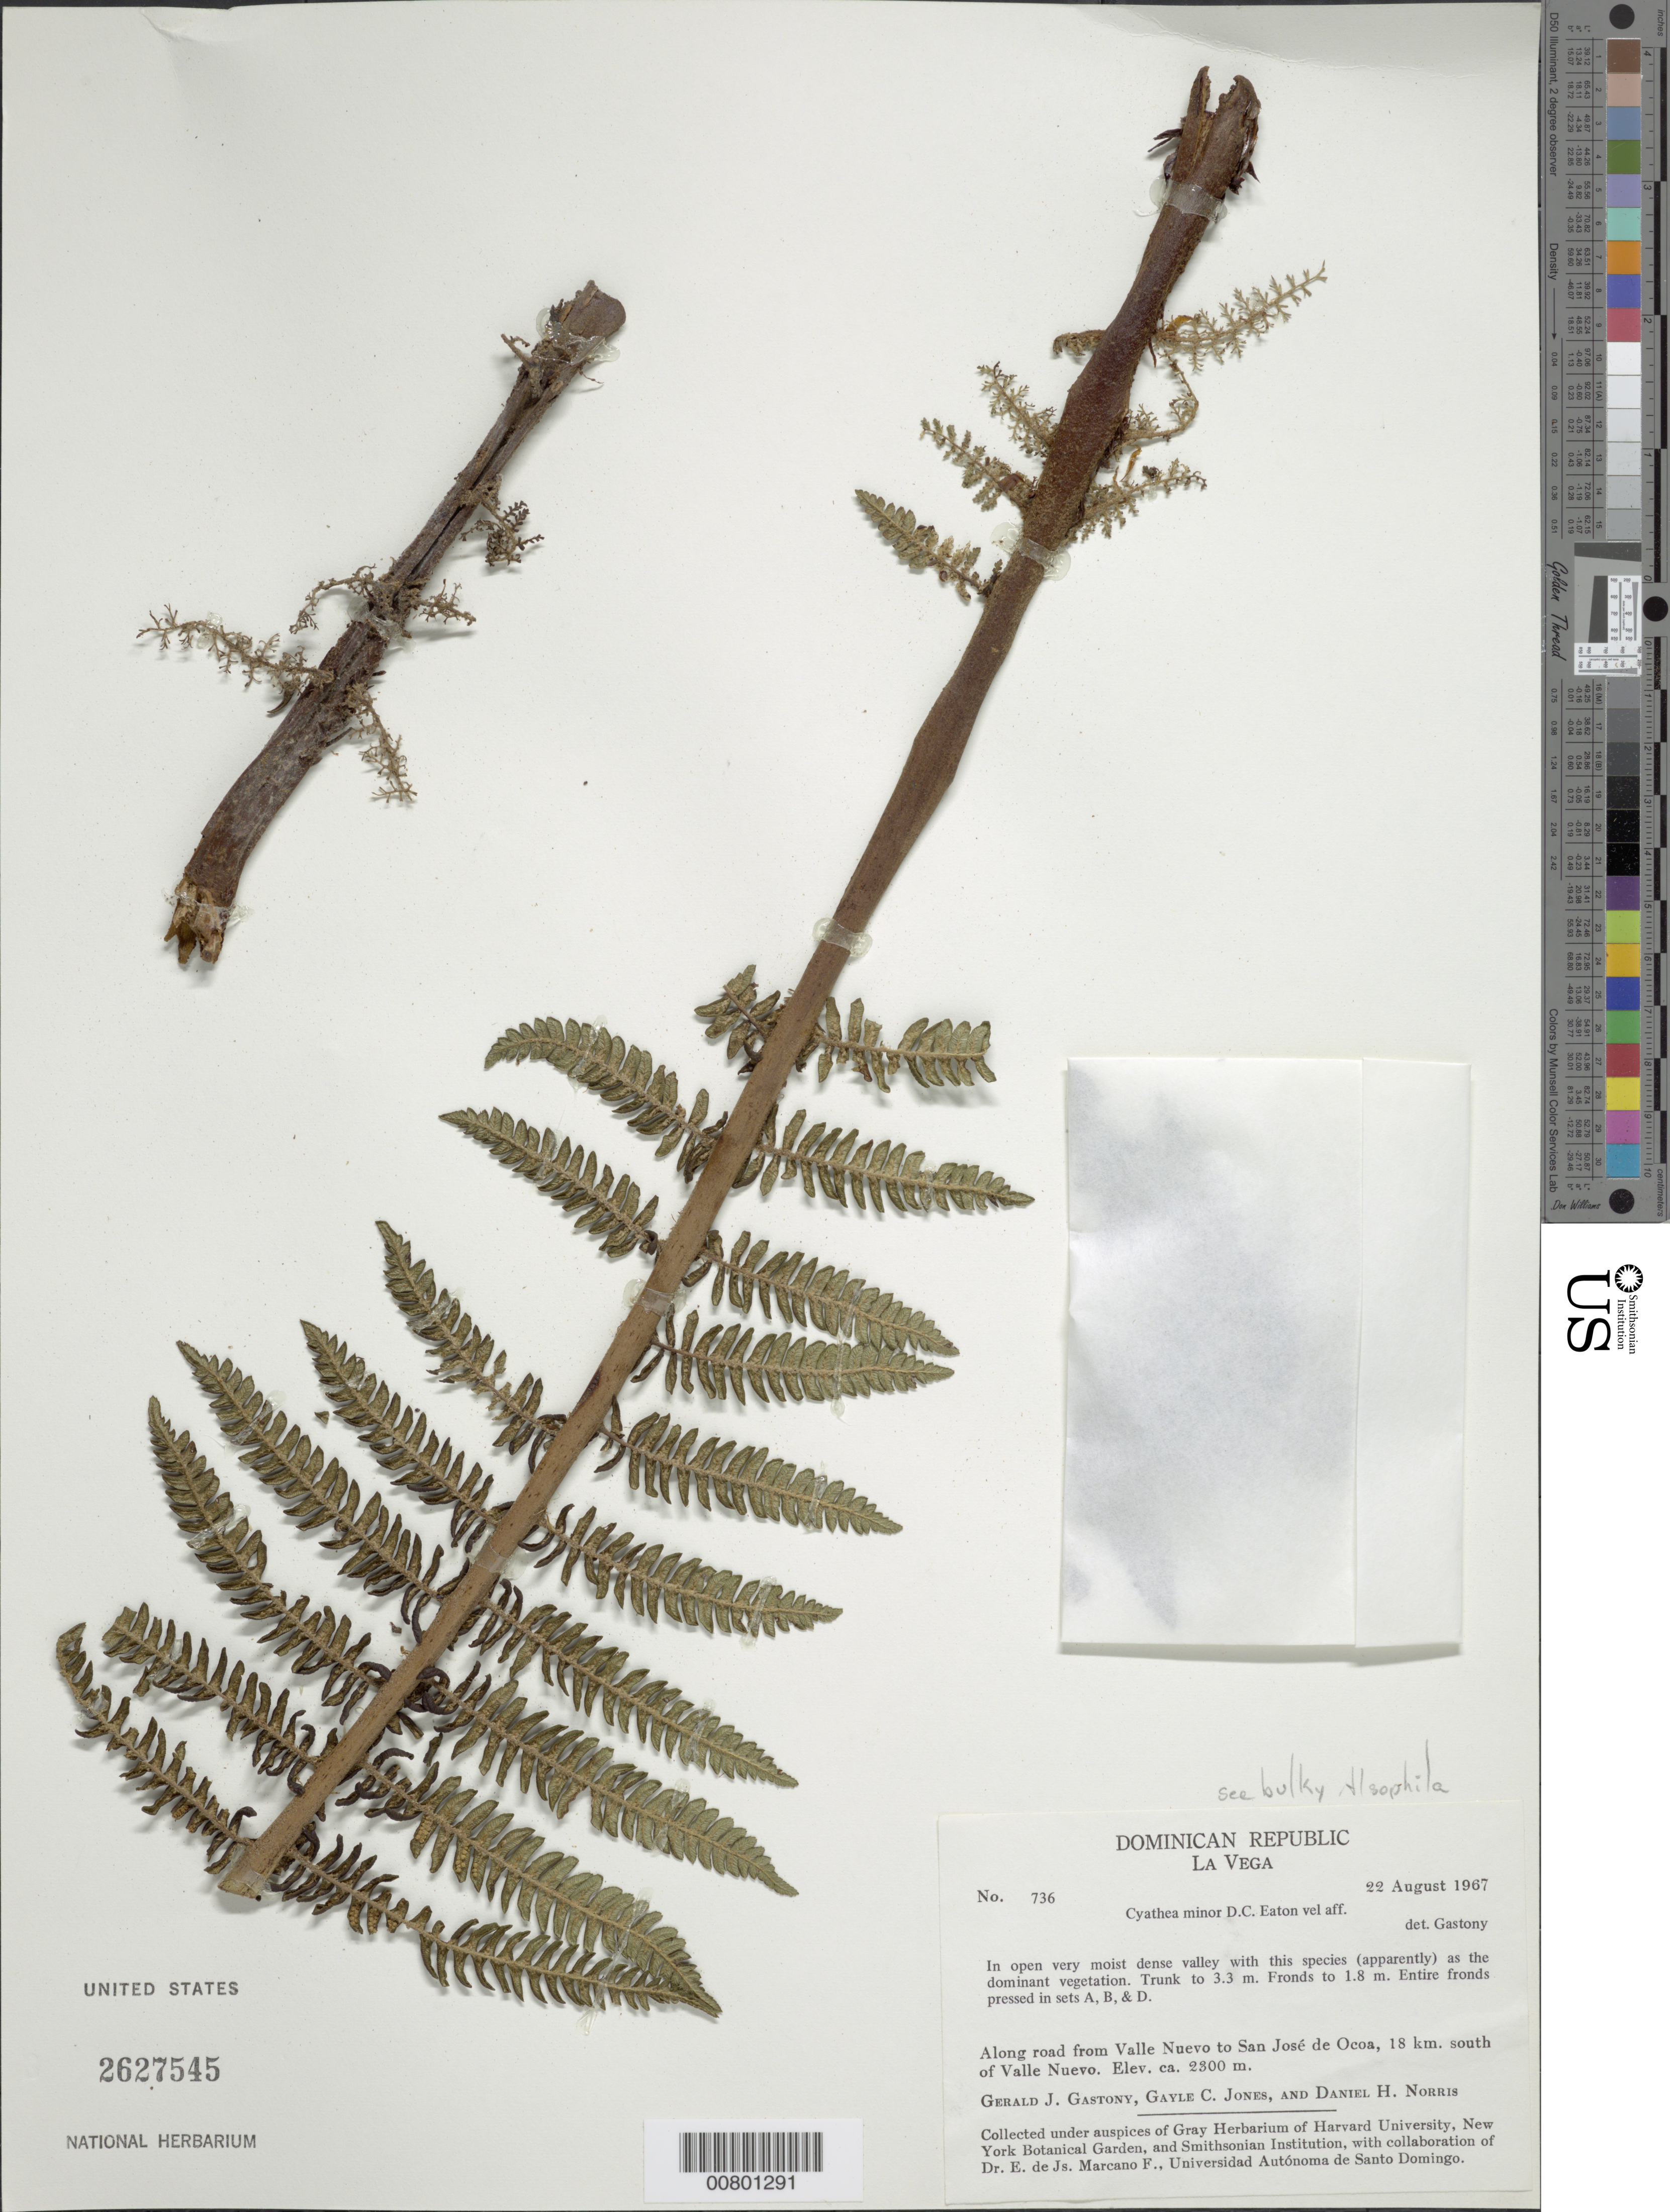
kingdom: Plantae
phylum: Tracheophyta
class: Polypodiopsida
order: Cyatheales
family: Cyatheaceae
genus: Alsophila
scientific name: Alsophila minor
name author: (D.C. Eaton) R.M. Tryon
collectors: G. Gastony, G. C. Jones & D. H. Norris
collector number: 736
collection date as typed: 22 Aug 1967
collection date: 1967-08-22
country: Dominican Republic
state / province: La Vega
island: Hispaniola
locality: Valle Nuevo to San José de Ocoa, 18 km S of Valle Nuevo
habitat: Open very moist dense valley with this species (apparently) as dominant vegetation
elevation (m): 2300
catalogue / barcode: US 2627545